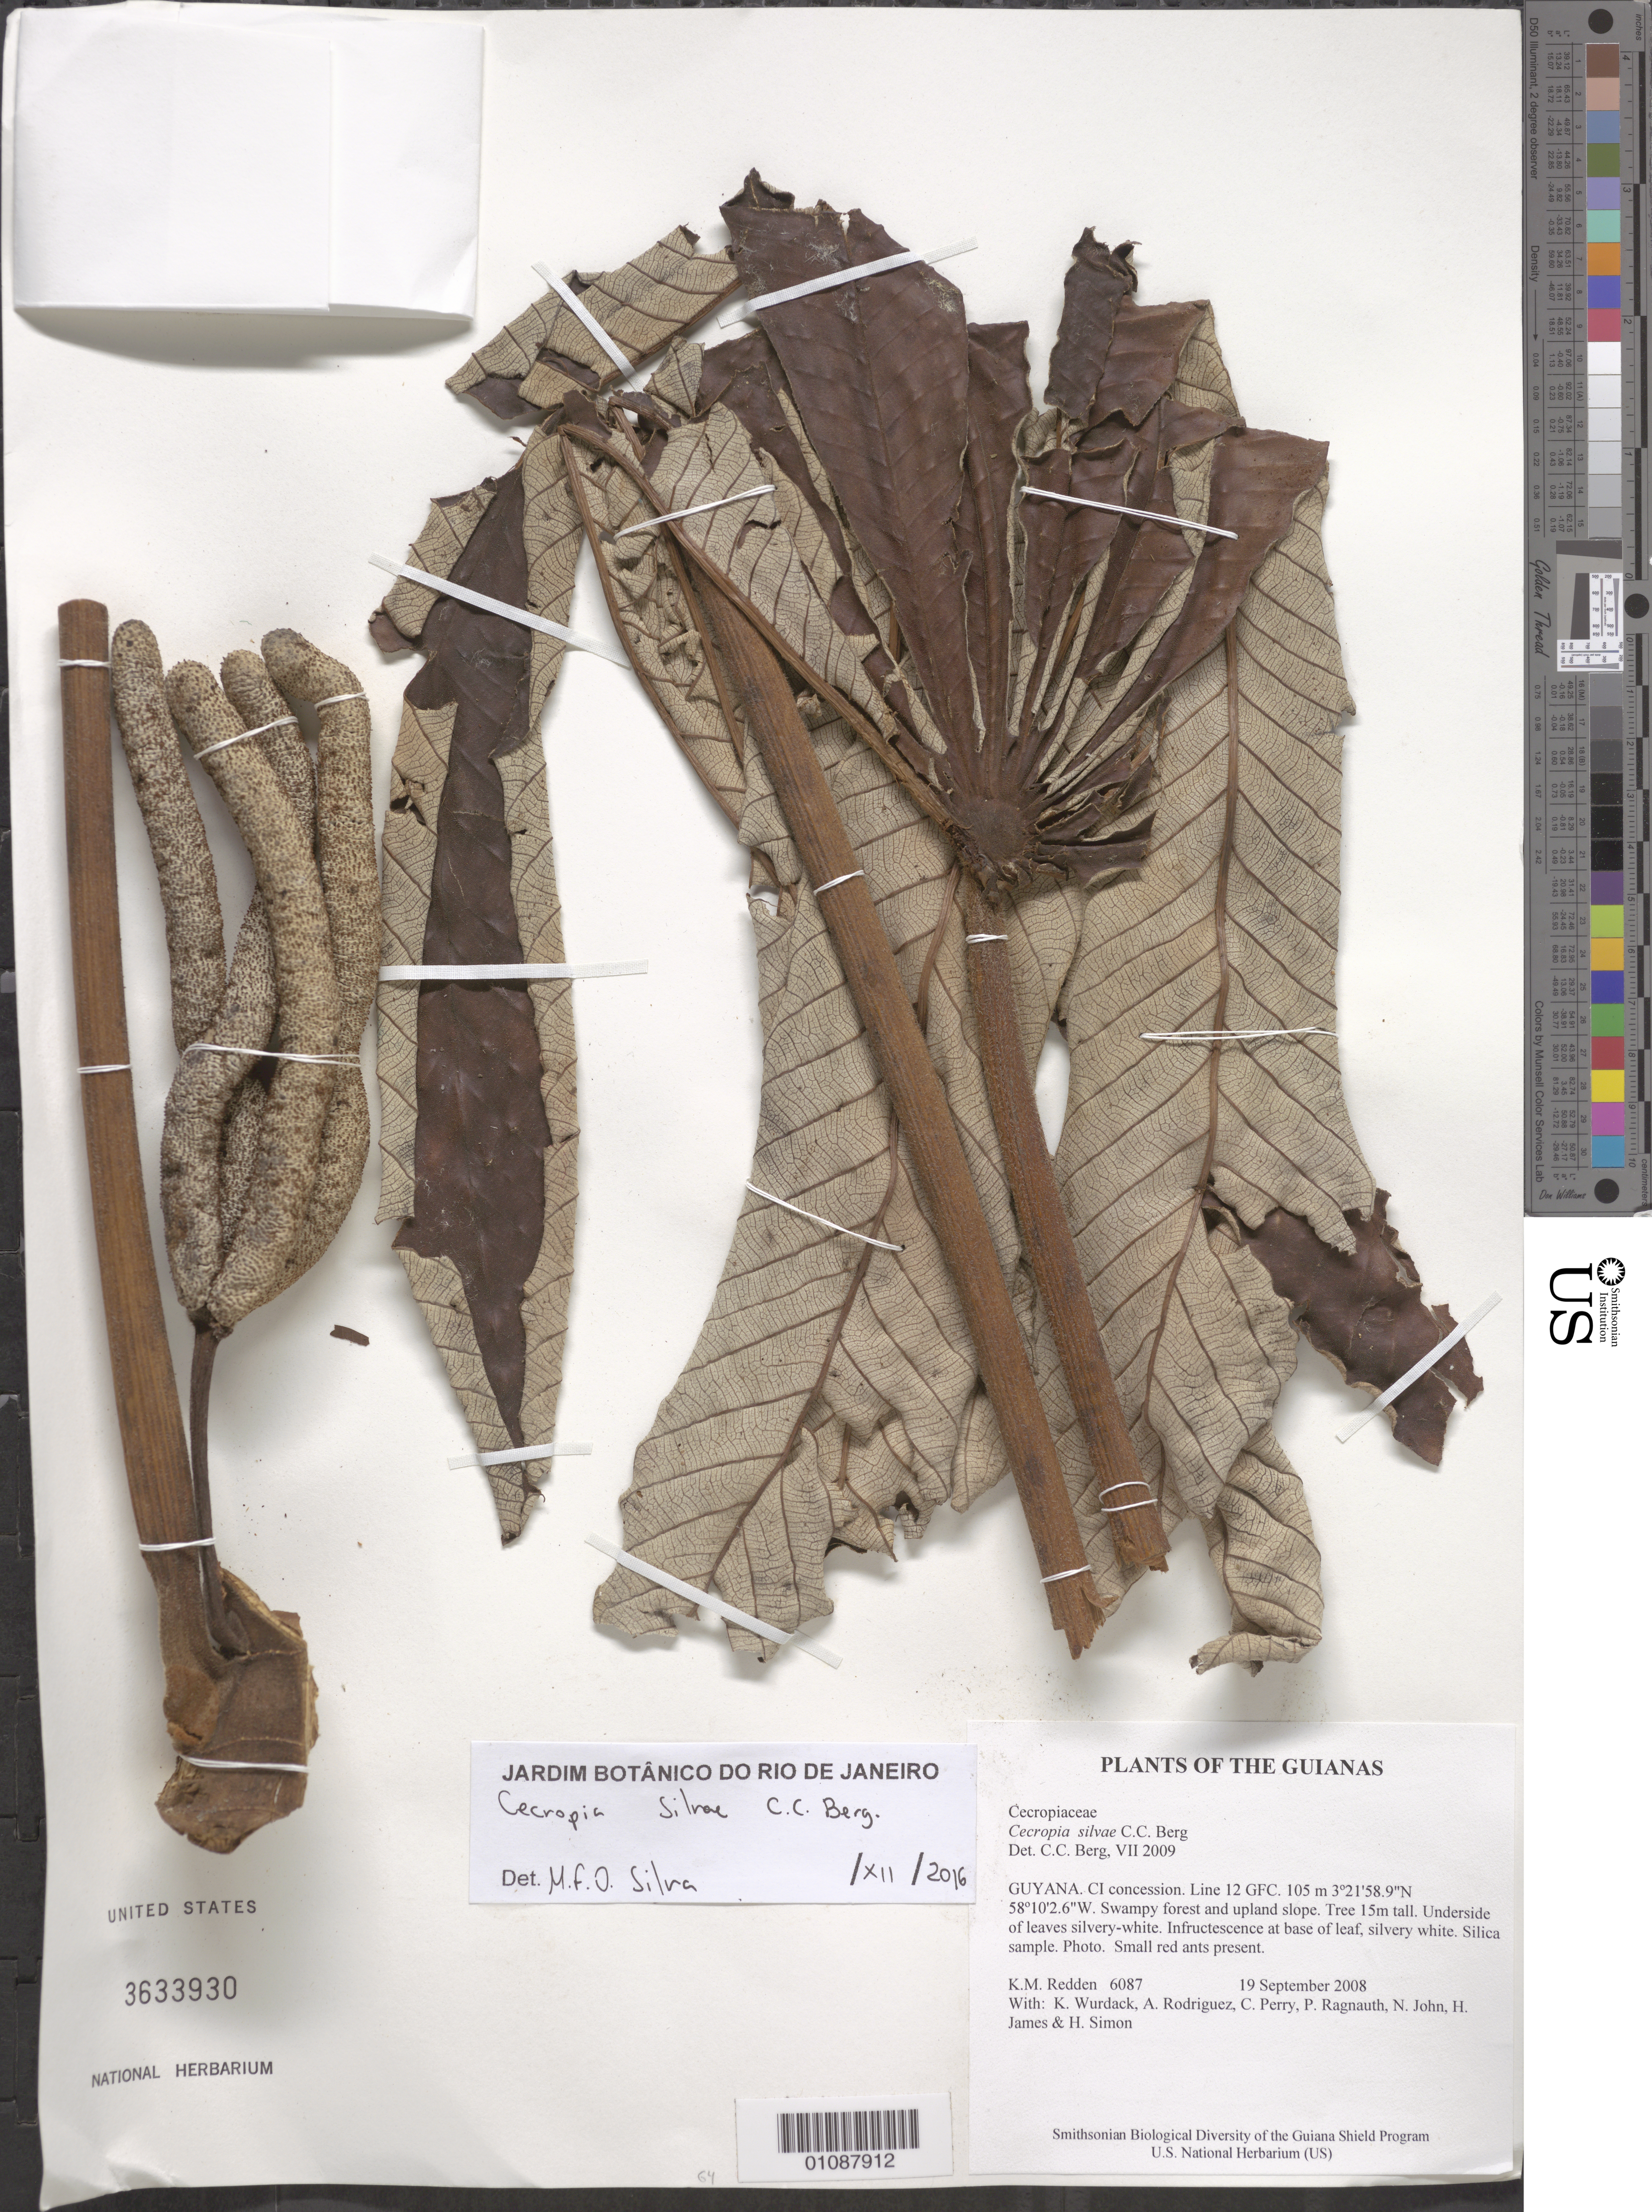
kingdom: Plantae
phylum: Tracheophyta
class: Magnoliopsida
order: Rosales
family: Urticaceae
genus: Cecropia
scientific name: Cecropia silvae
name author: C.C. Berg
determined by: Berg, C. C.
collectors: K. M. Redden, K. Wurdack, A. Rodriguez, C. Perry, P. Ragnauth, N. John, H. James & H. Simon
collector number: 6087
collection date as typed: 19 September 2008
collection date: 2008-09-19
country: Guyana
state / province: U. Takutu-U. Essequibo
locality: CI concession. Line 12 GFC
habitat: Swampy forest and upland slope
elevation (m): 105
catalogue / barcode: US 3633930